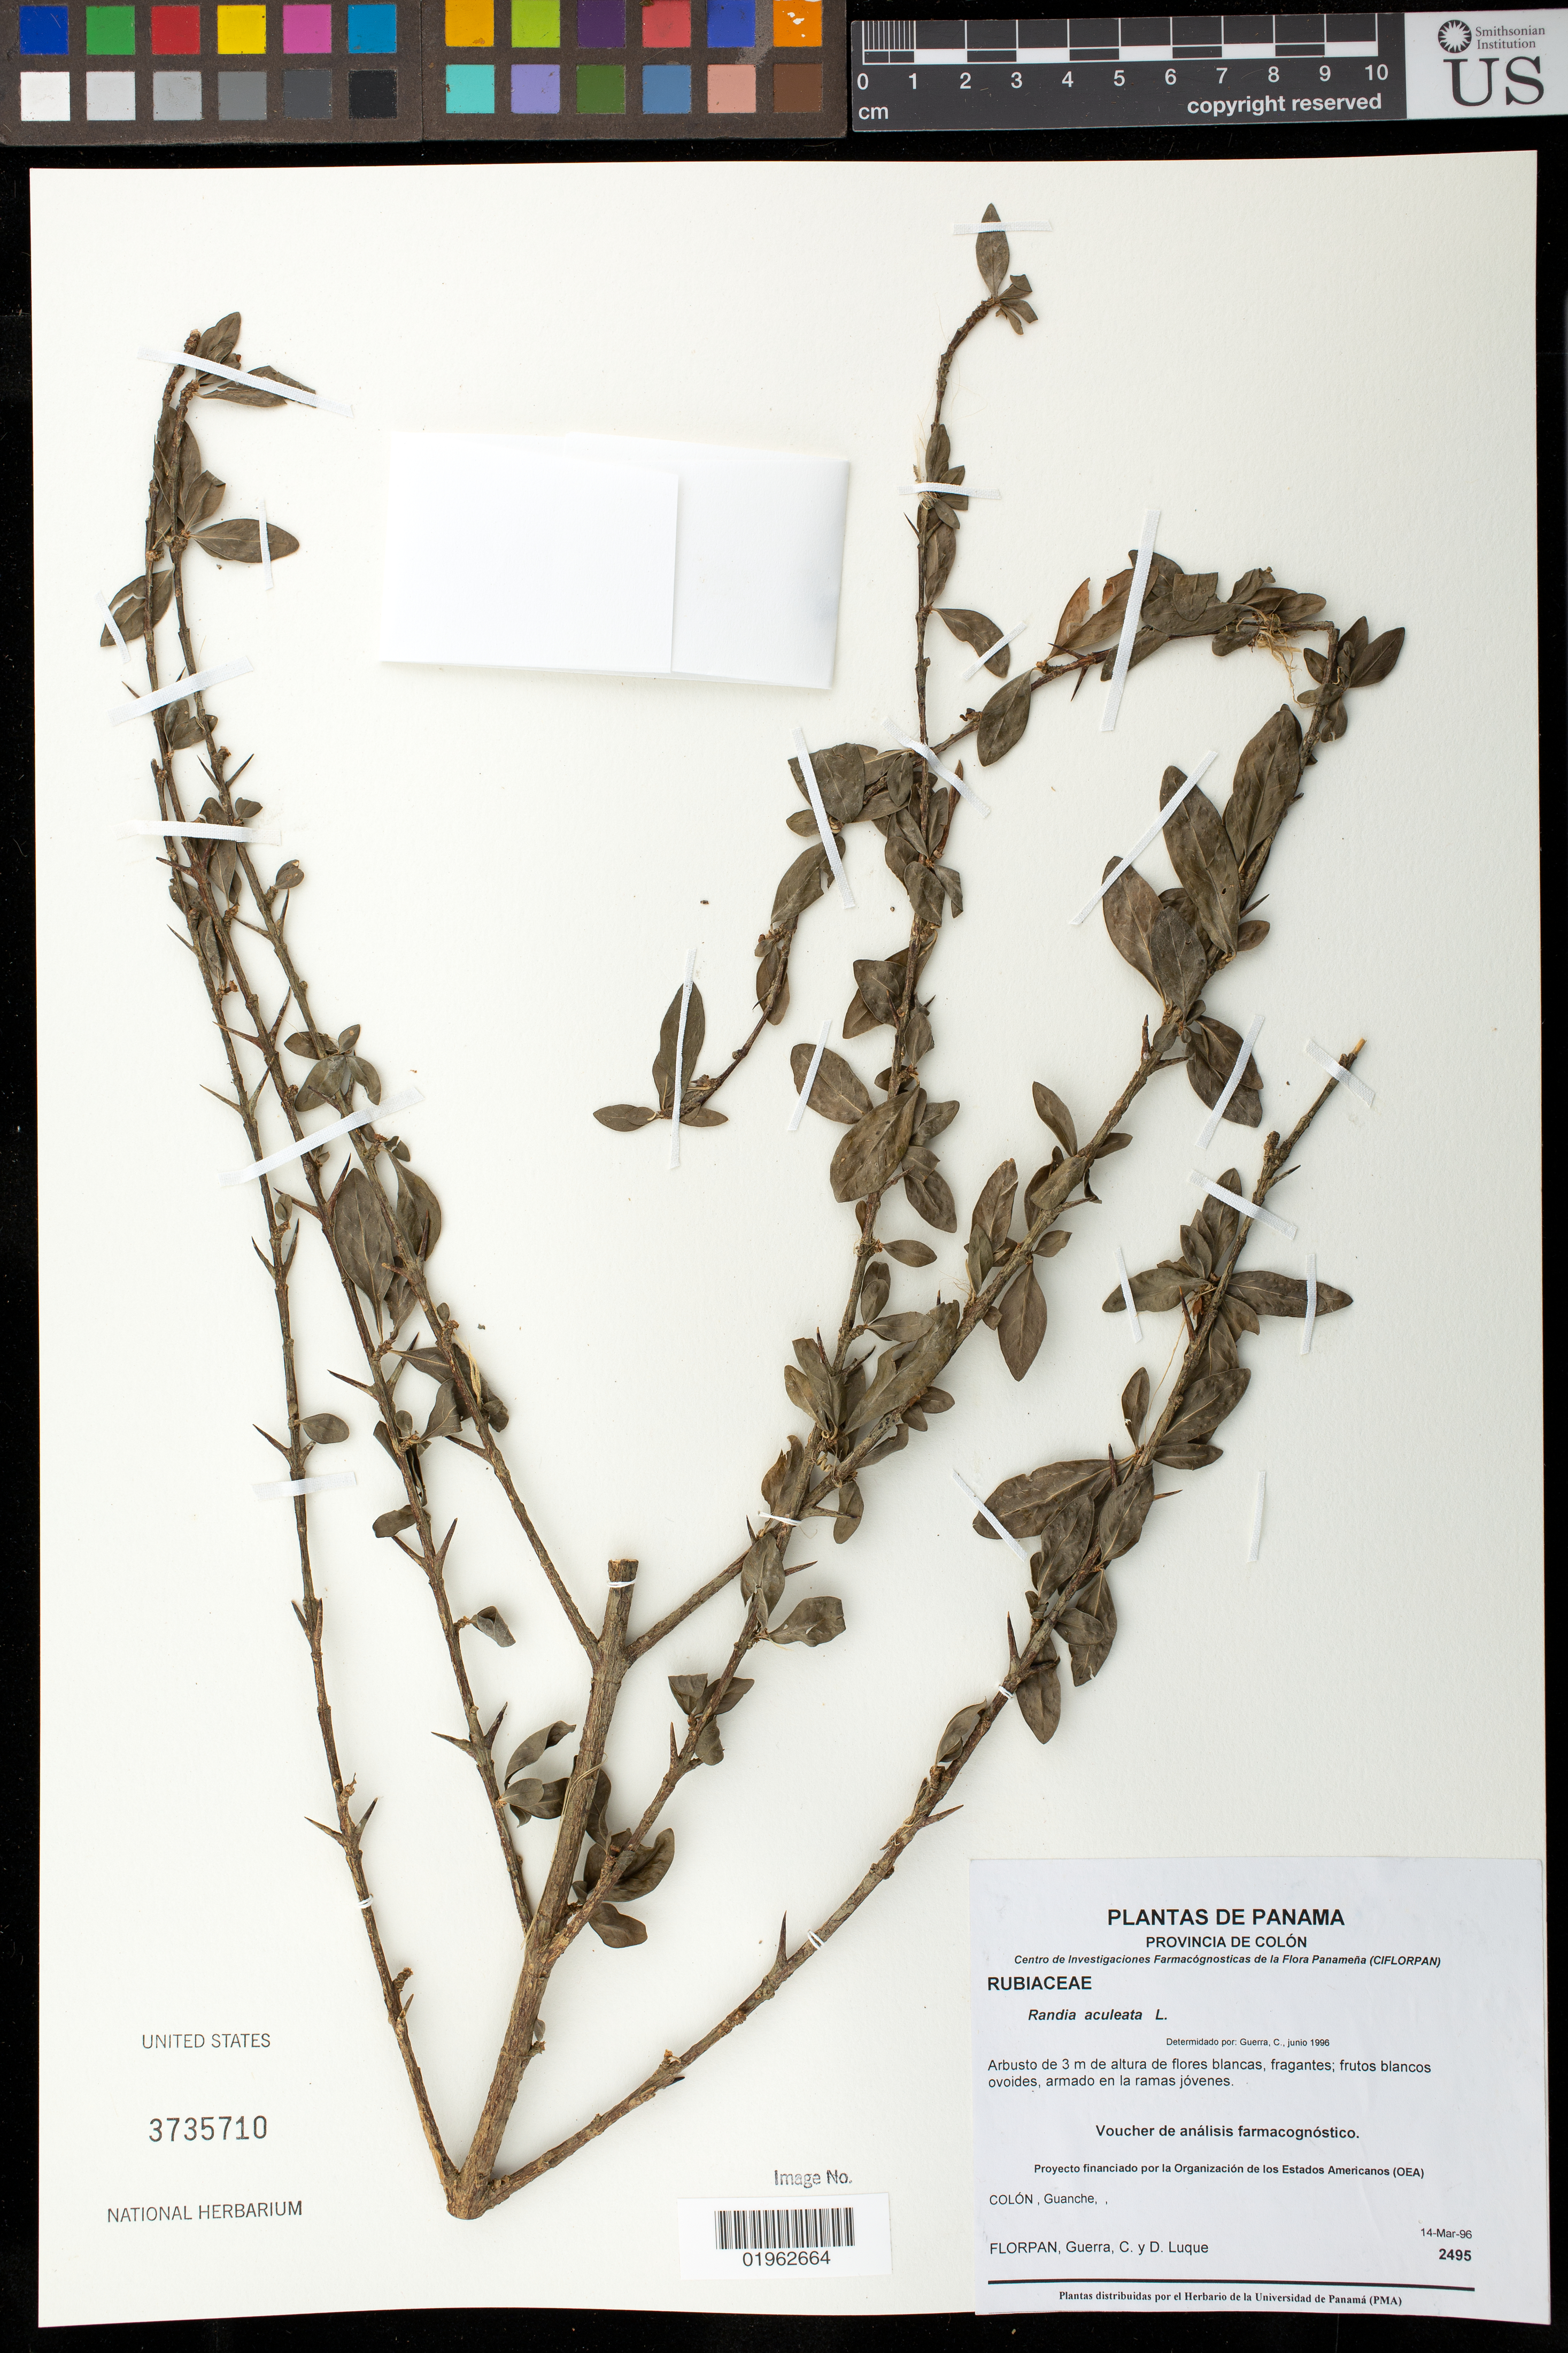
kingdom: Plantae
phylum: Tracheophyta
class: Magnoliopsida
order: Gentianales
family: Rubiaceae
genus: Randia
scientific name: Randia aculeata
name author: L.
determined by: Guerra, C.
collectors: C. Guerra & D. Luque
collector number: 2495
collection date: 1996-03-14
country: Panama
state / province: Colón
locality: Guanche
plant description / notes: from label: "voucher de analisis farmacognostico."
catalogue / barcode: US 3735710